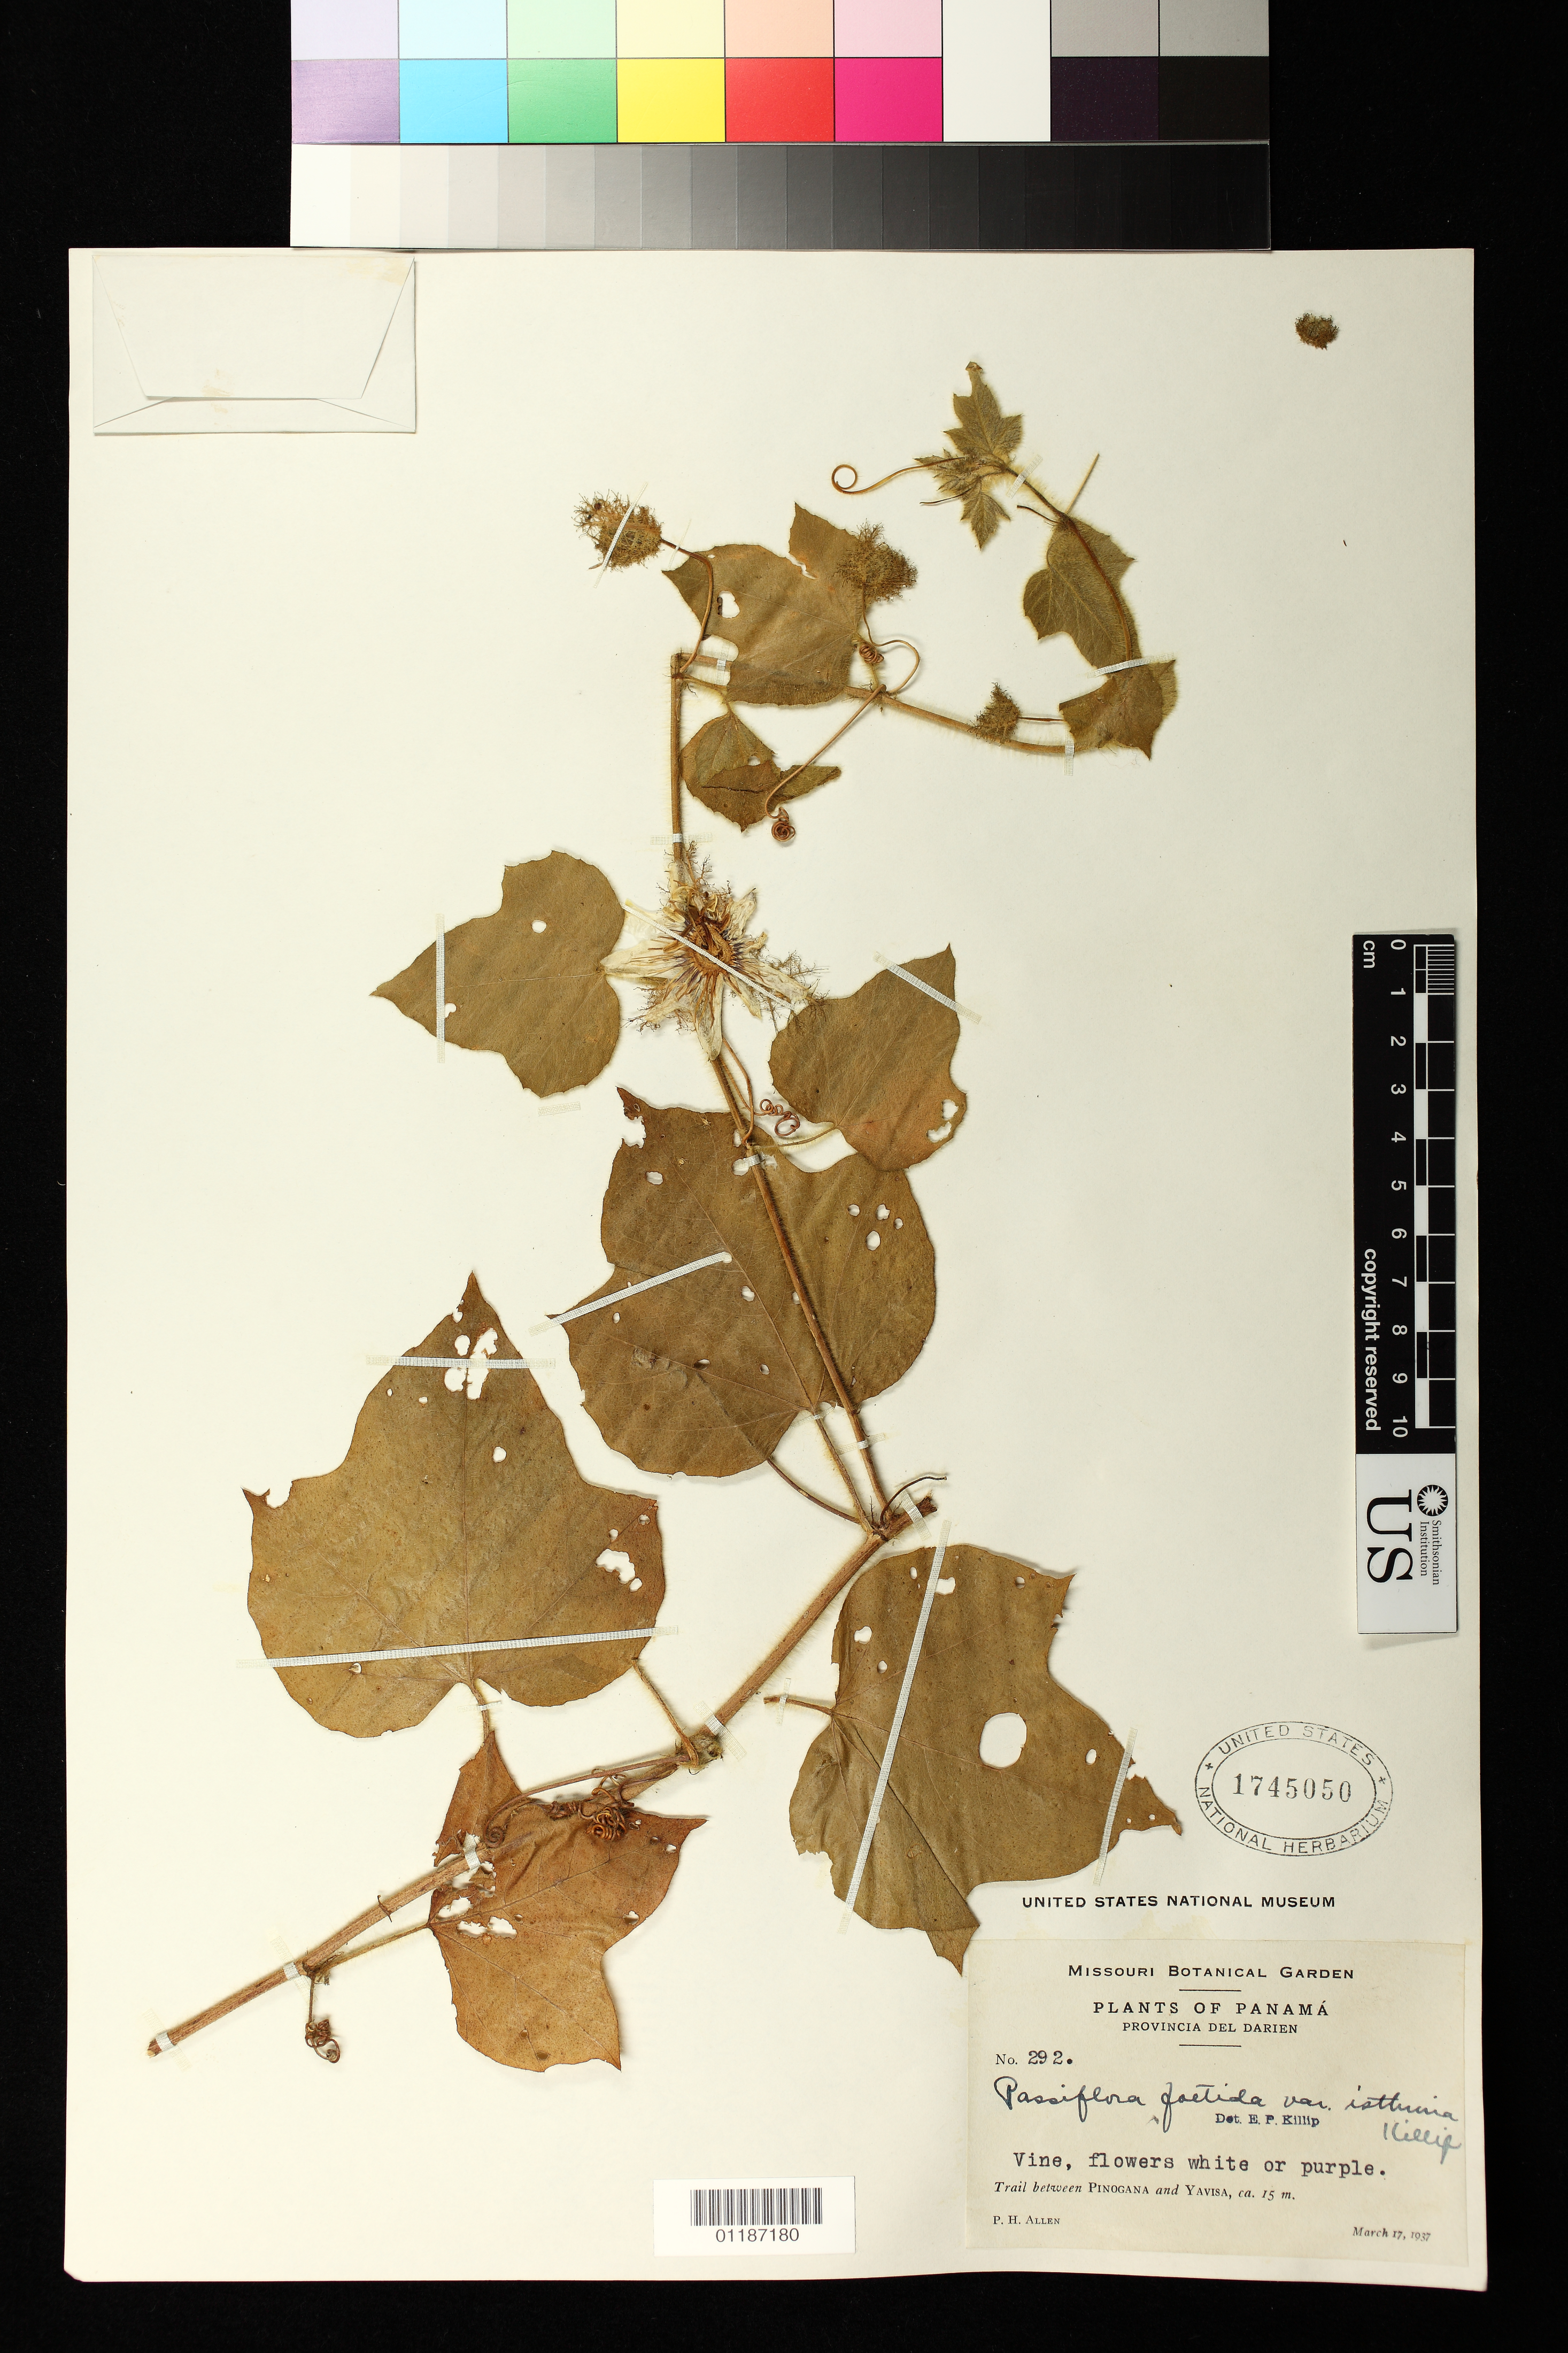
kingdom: Plantae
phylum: Tracheophyta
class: Magnoliopsida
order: Malpighiales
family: Passifloraceae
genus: Passiflora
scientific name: Passiflora foetida var. isthmia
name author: Killip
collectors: P. H. Allen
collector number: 292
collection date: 1937-03-17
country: Panama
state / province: Darién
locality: Trail between Pinogana and Yavisa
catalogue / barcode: US 1745050